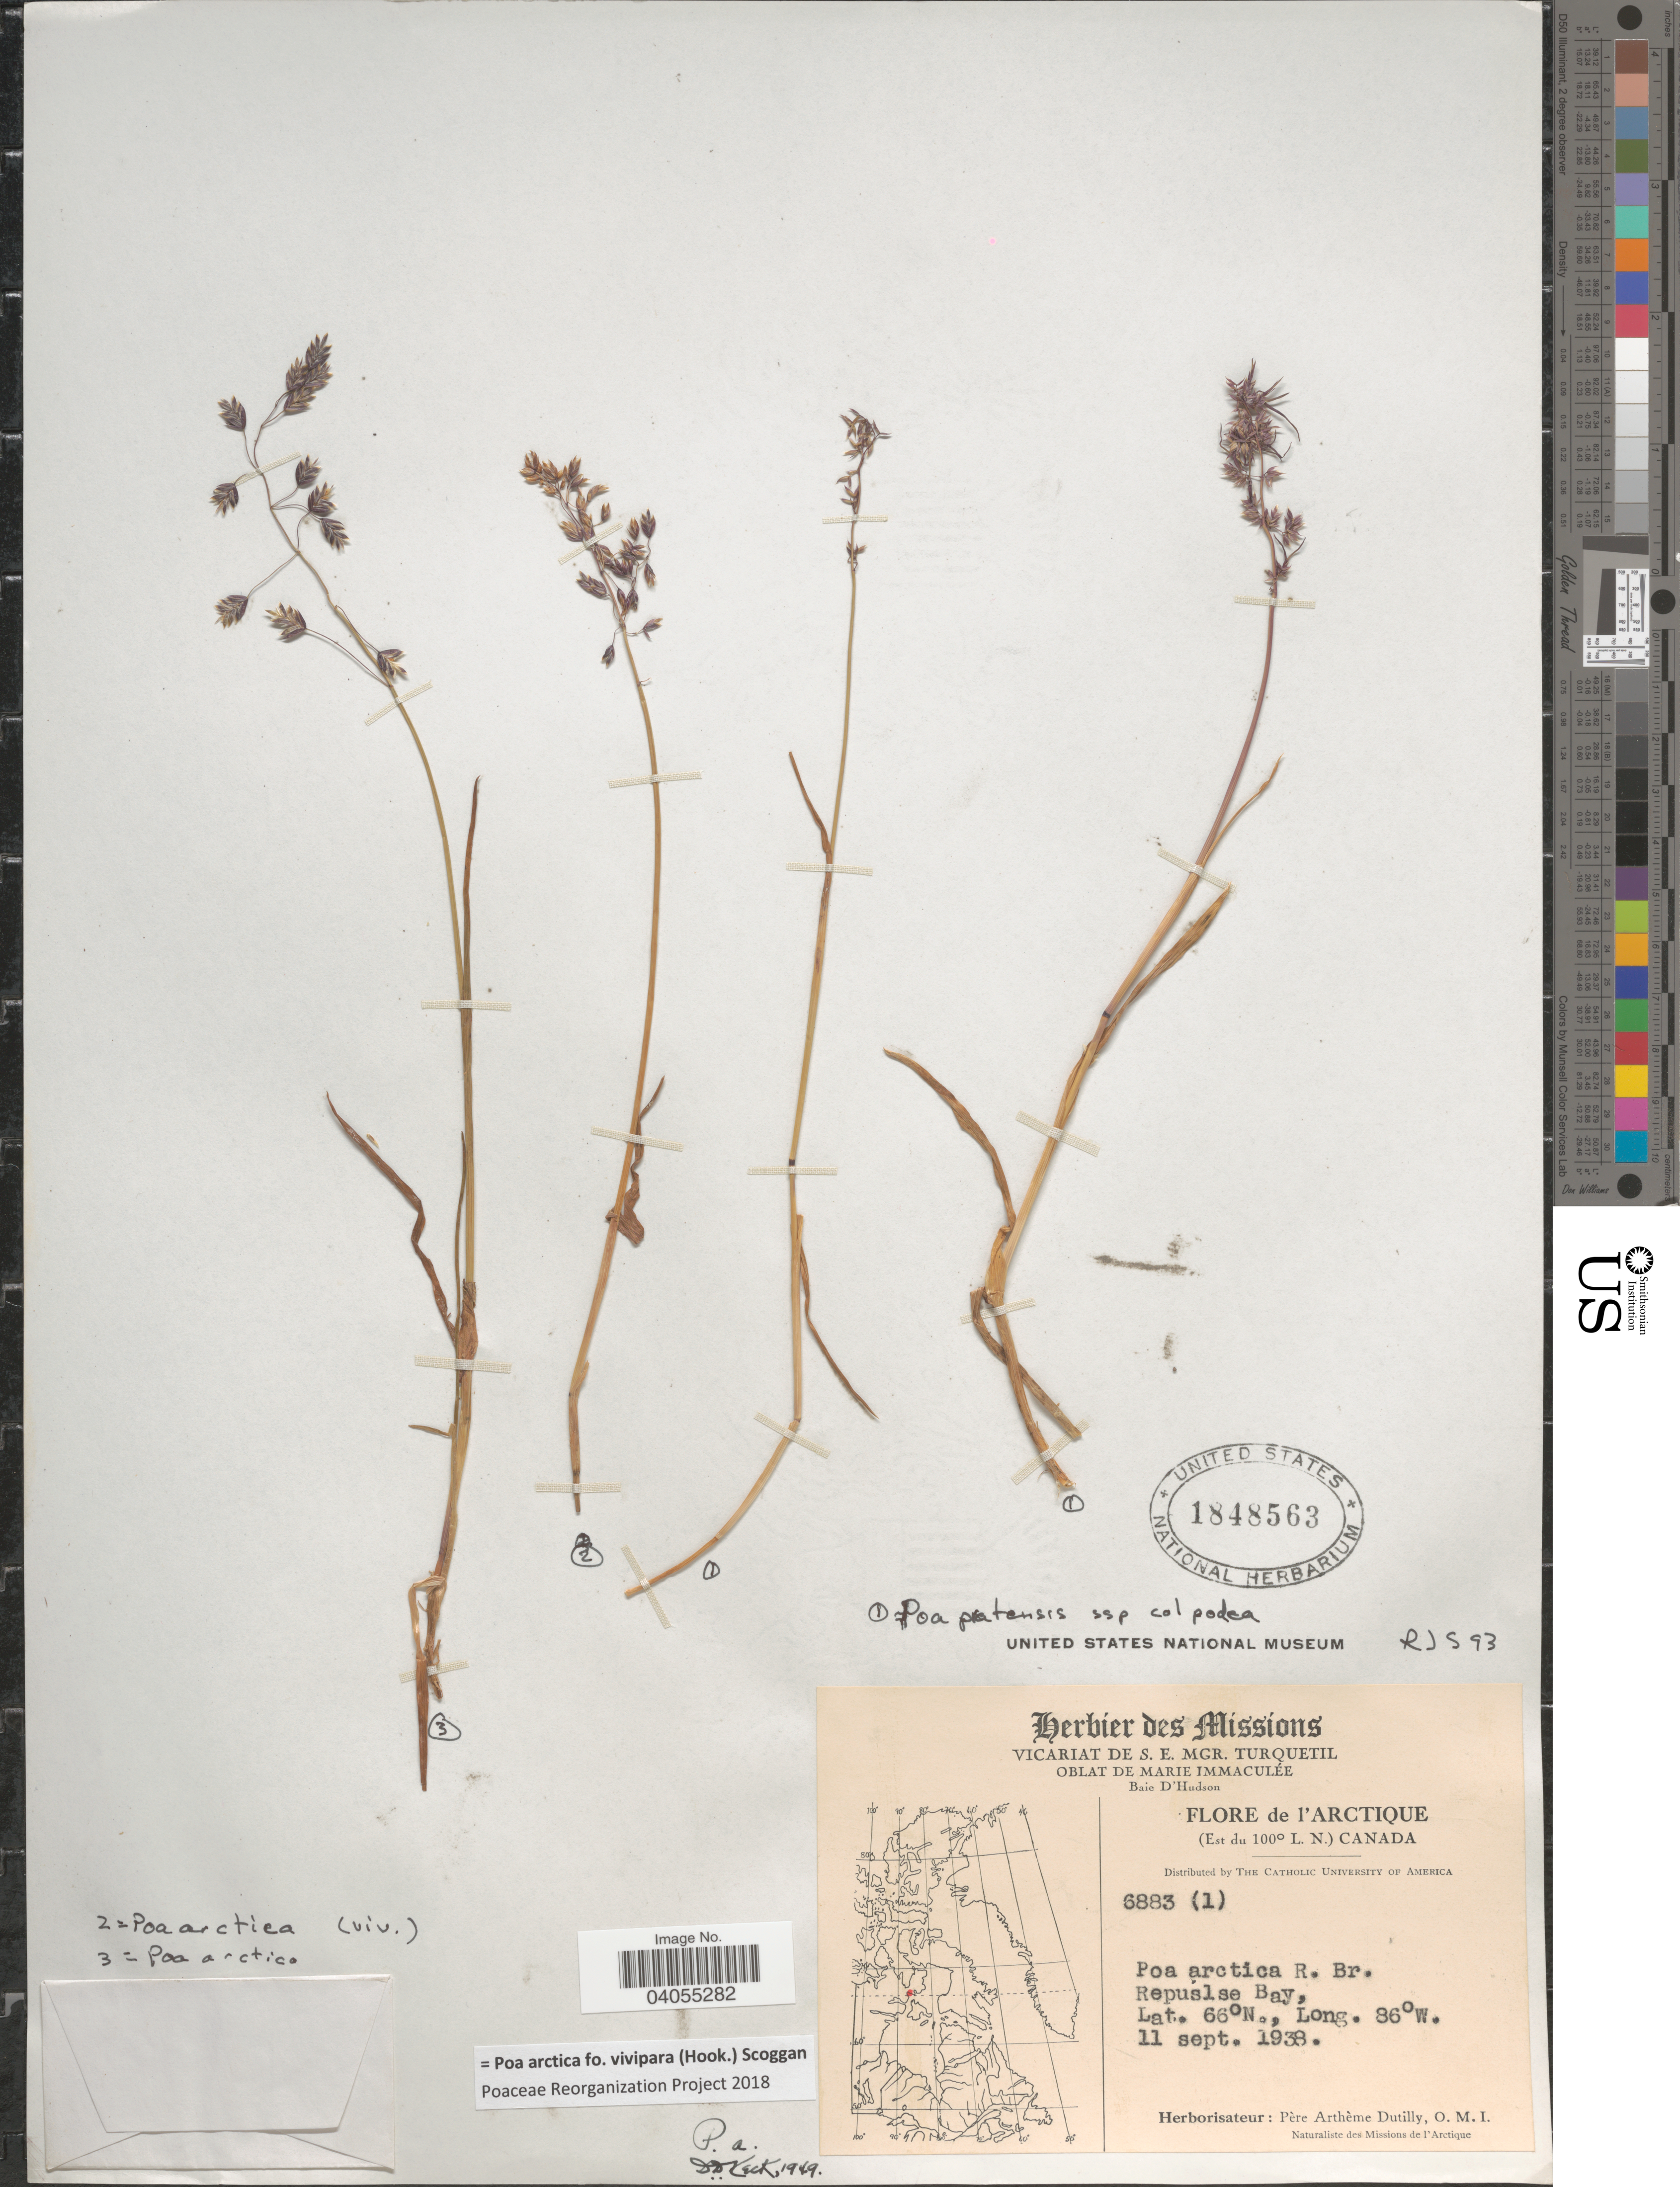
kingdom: Plantae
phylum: Tracheophyta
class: Liliopsida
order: Poales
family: Poaceae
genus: Poa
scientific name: Poa arctica f. vivipara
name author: (Hook.) Scoggan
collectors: P. Dutilly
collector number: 6883(1)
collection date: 1938-09-11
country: Canada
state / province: Nunavut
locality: Baie D'Hudson. l'Arctique (Est du 100º L.N.). Repuslse Bay.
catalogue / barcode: US 1848563